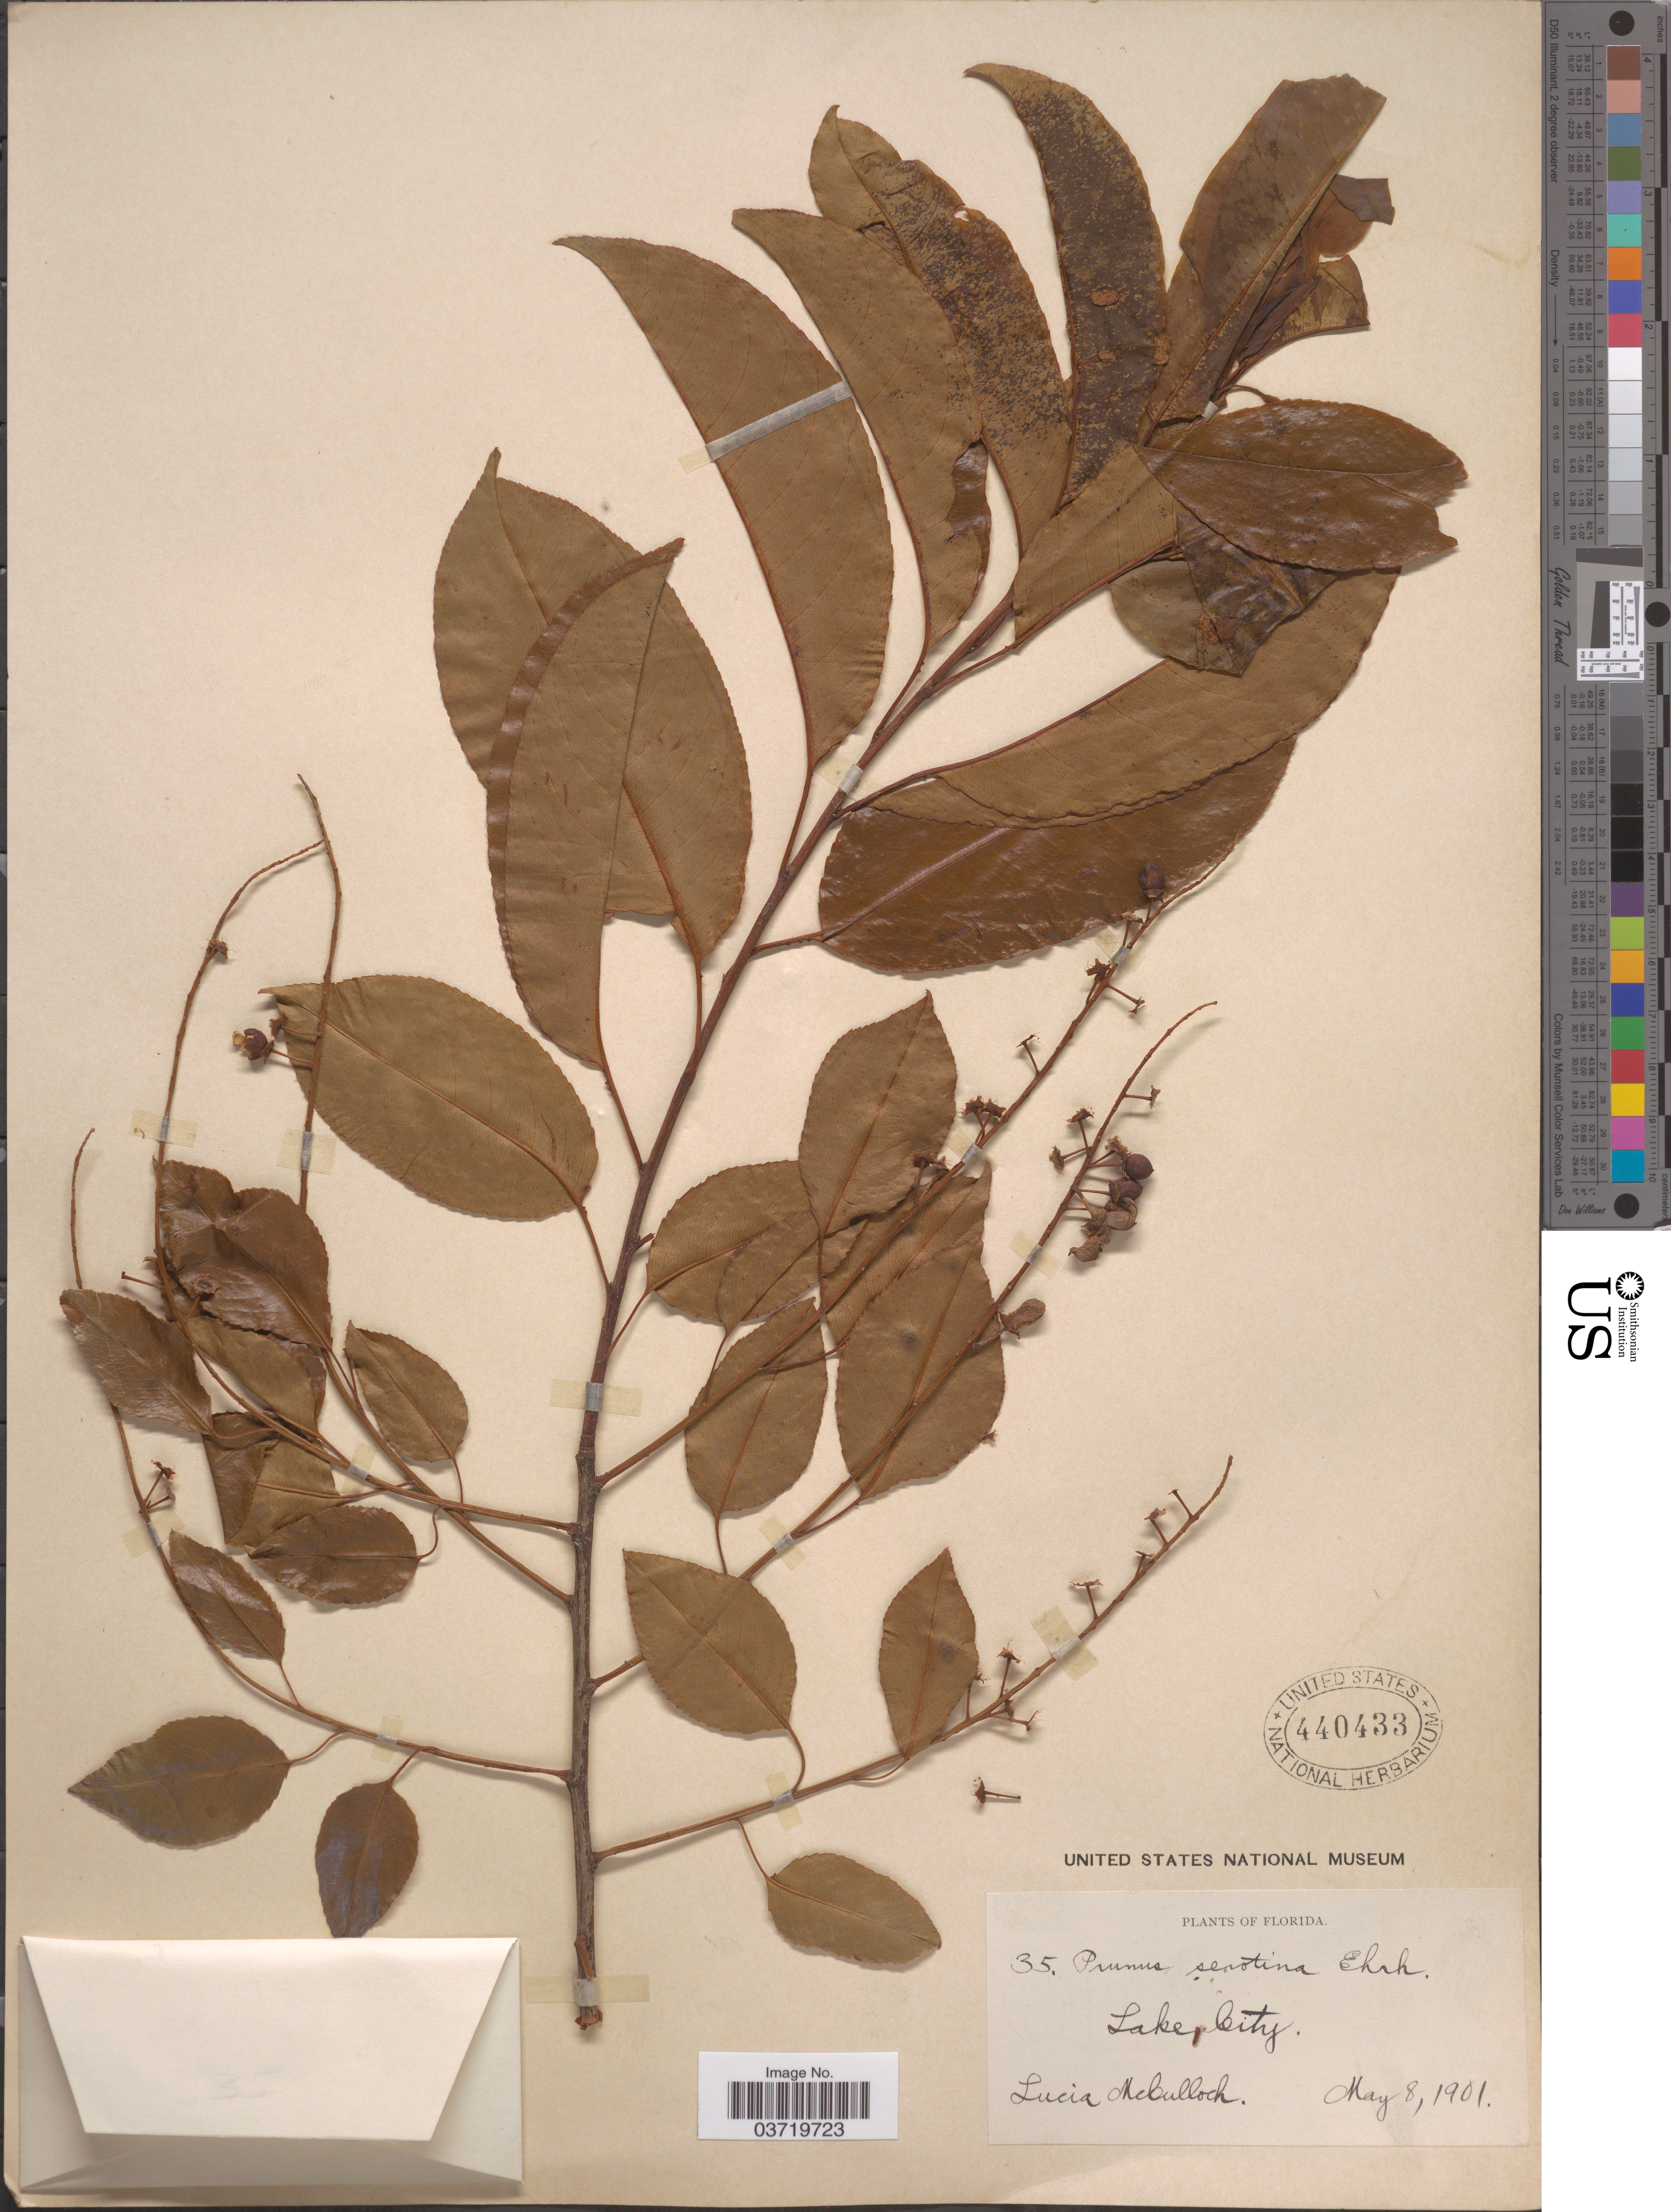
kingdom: Plantae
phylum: Tracheophyta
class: Magnoliopsida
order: Rosales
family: Rosaceae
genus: Prunus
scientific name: Prunus serotina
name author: Ehrh.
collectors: L. McCulloch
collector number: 35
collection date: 1901-05-08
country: United States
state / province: Florida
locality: Lake City.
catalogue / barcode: US 440433